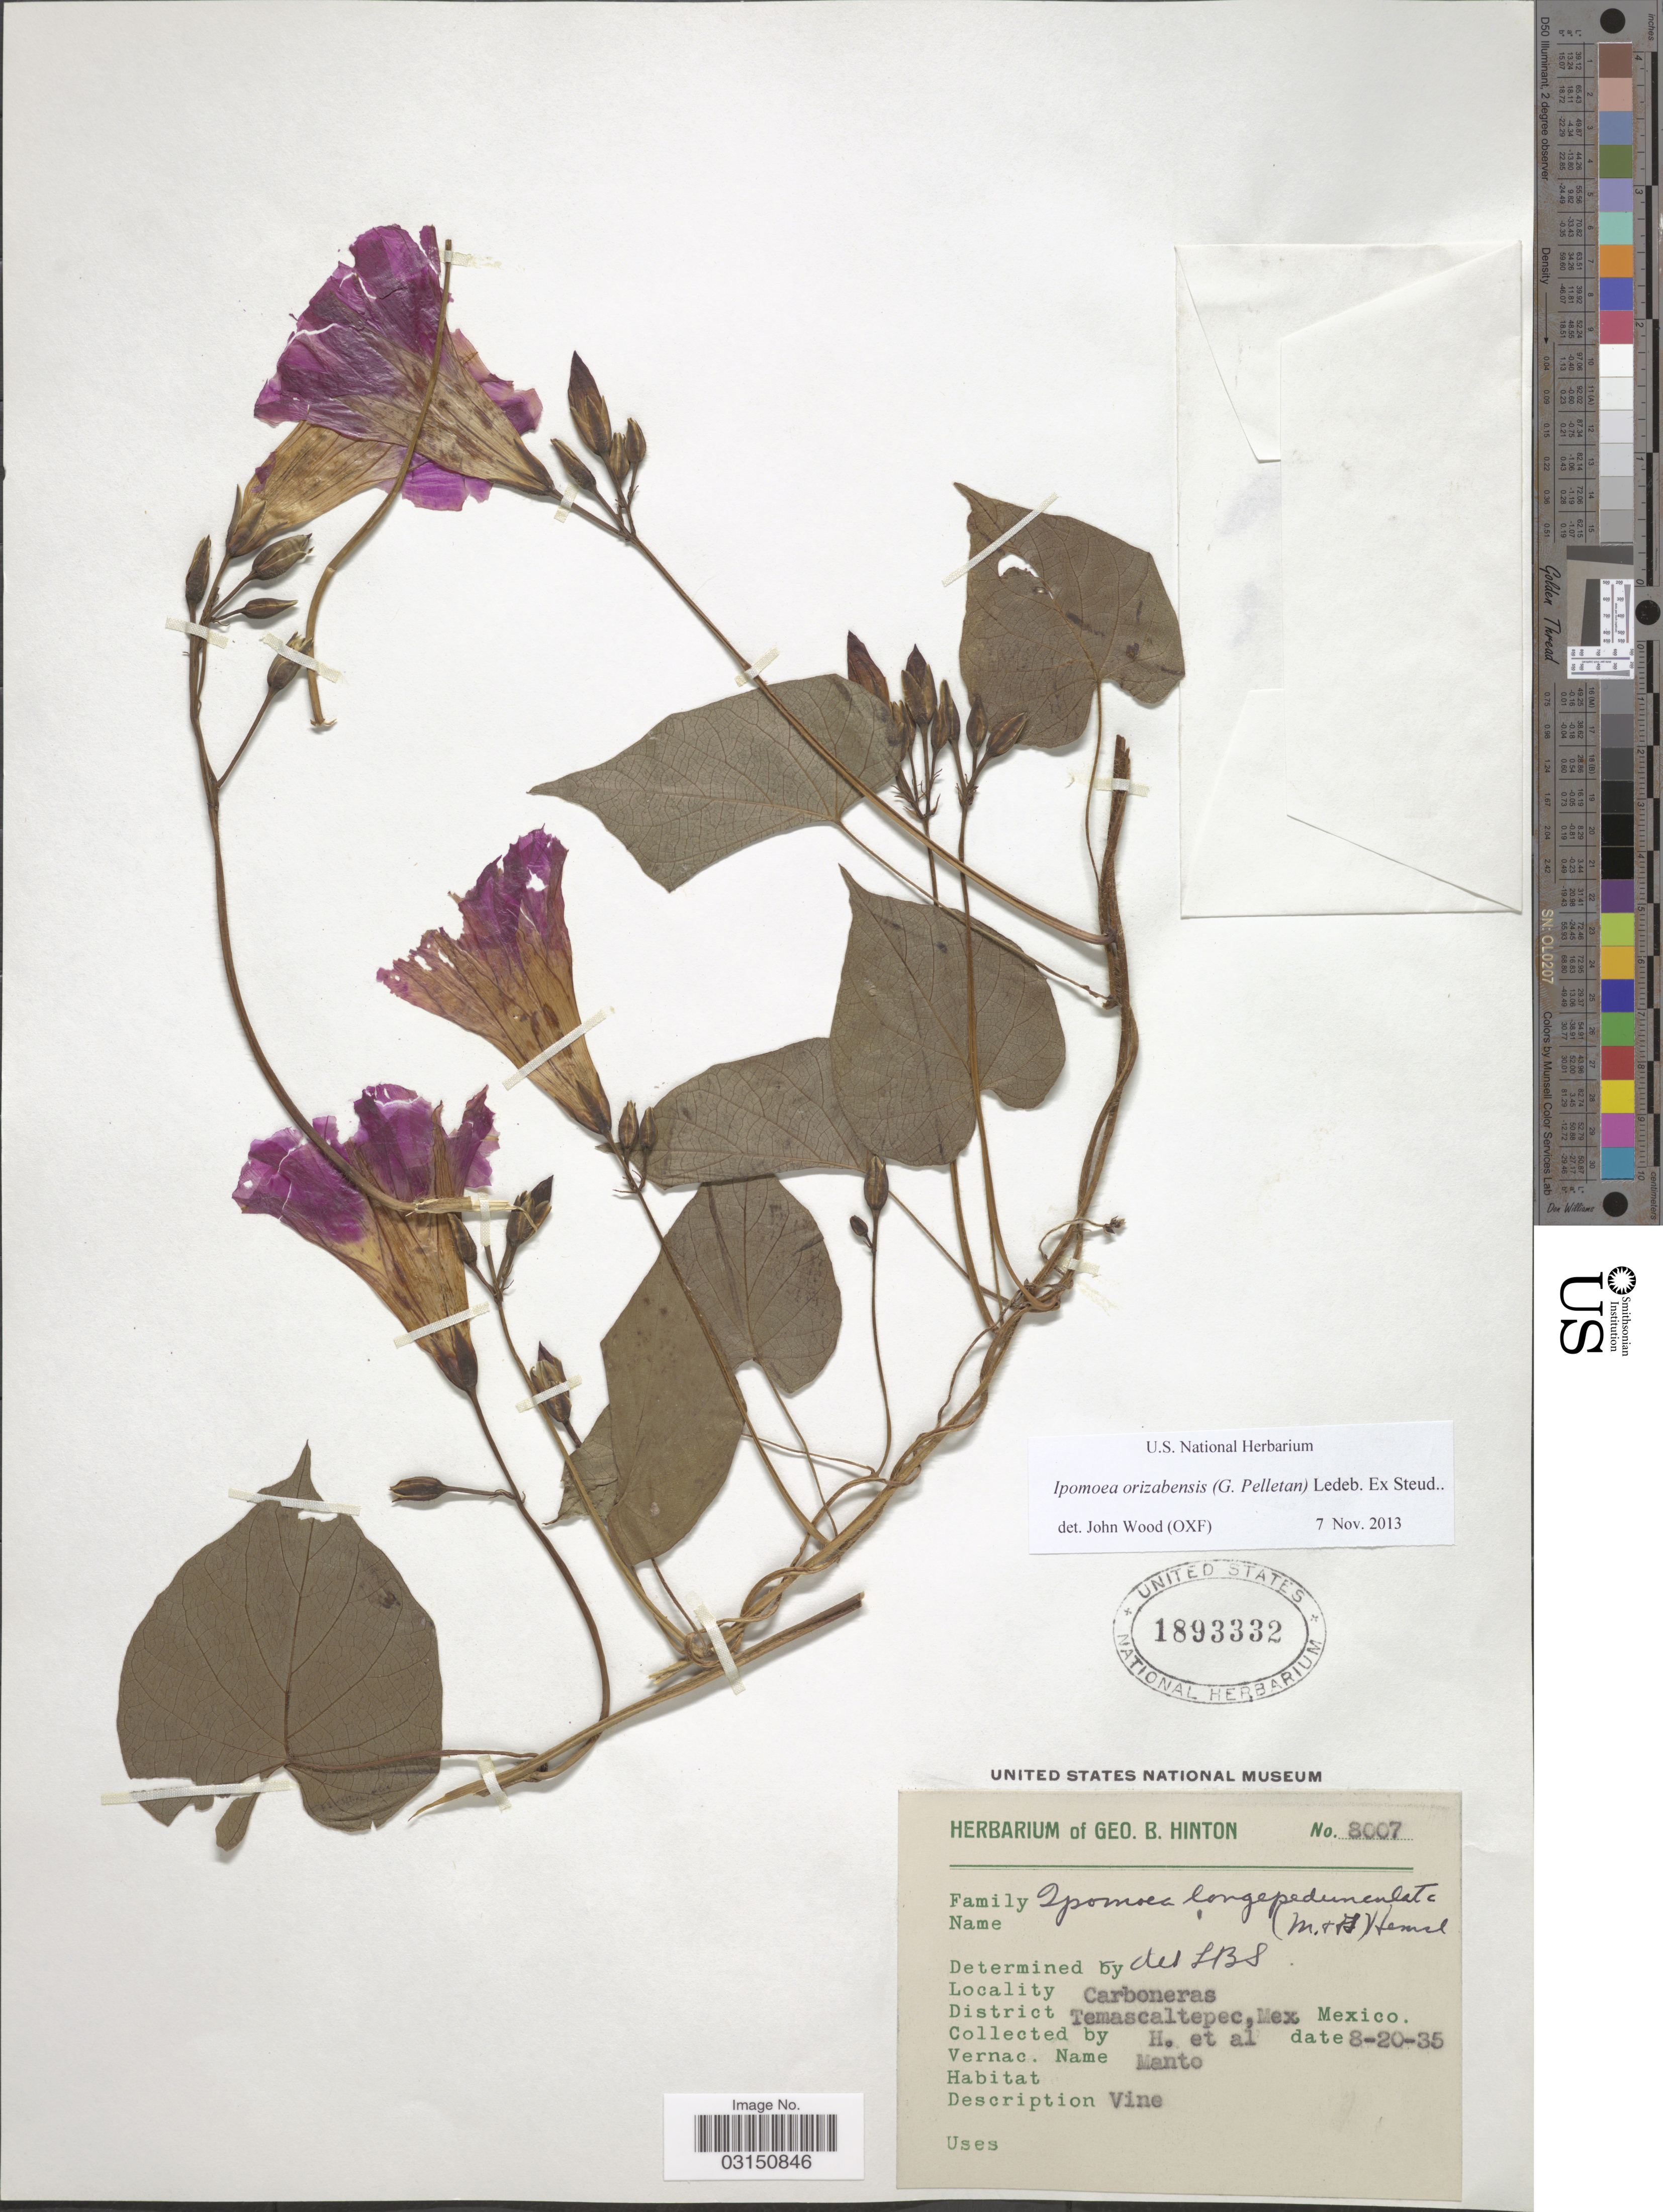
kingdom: Plantae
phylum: Tracheophyta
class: Magnoliopsida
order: Solanales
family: Convolvulaceae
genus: Ipomoea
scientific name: Ipomoea orizabensis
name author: (G. Pelletan) Ledeb. ex Steud.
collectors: G. B. Hinton & et al.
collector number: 8007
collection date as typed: Transcribed d/m/y: 20/8/35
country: Mexico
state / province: México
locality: Carboneras. District Temascaltepec.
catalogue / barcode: US 1893332